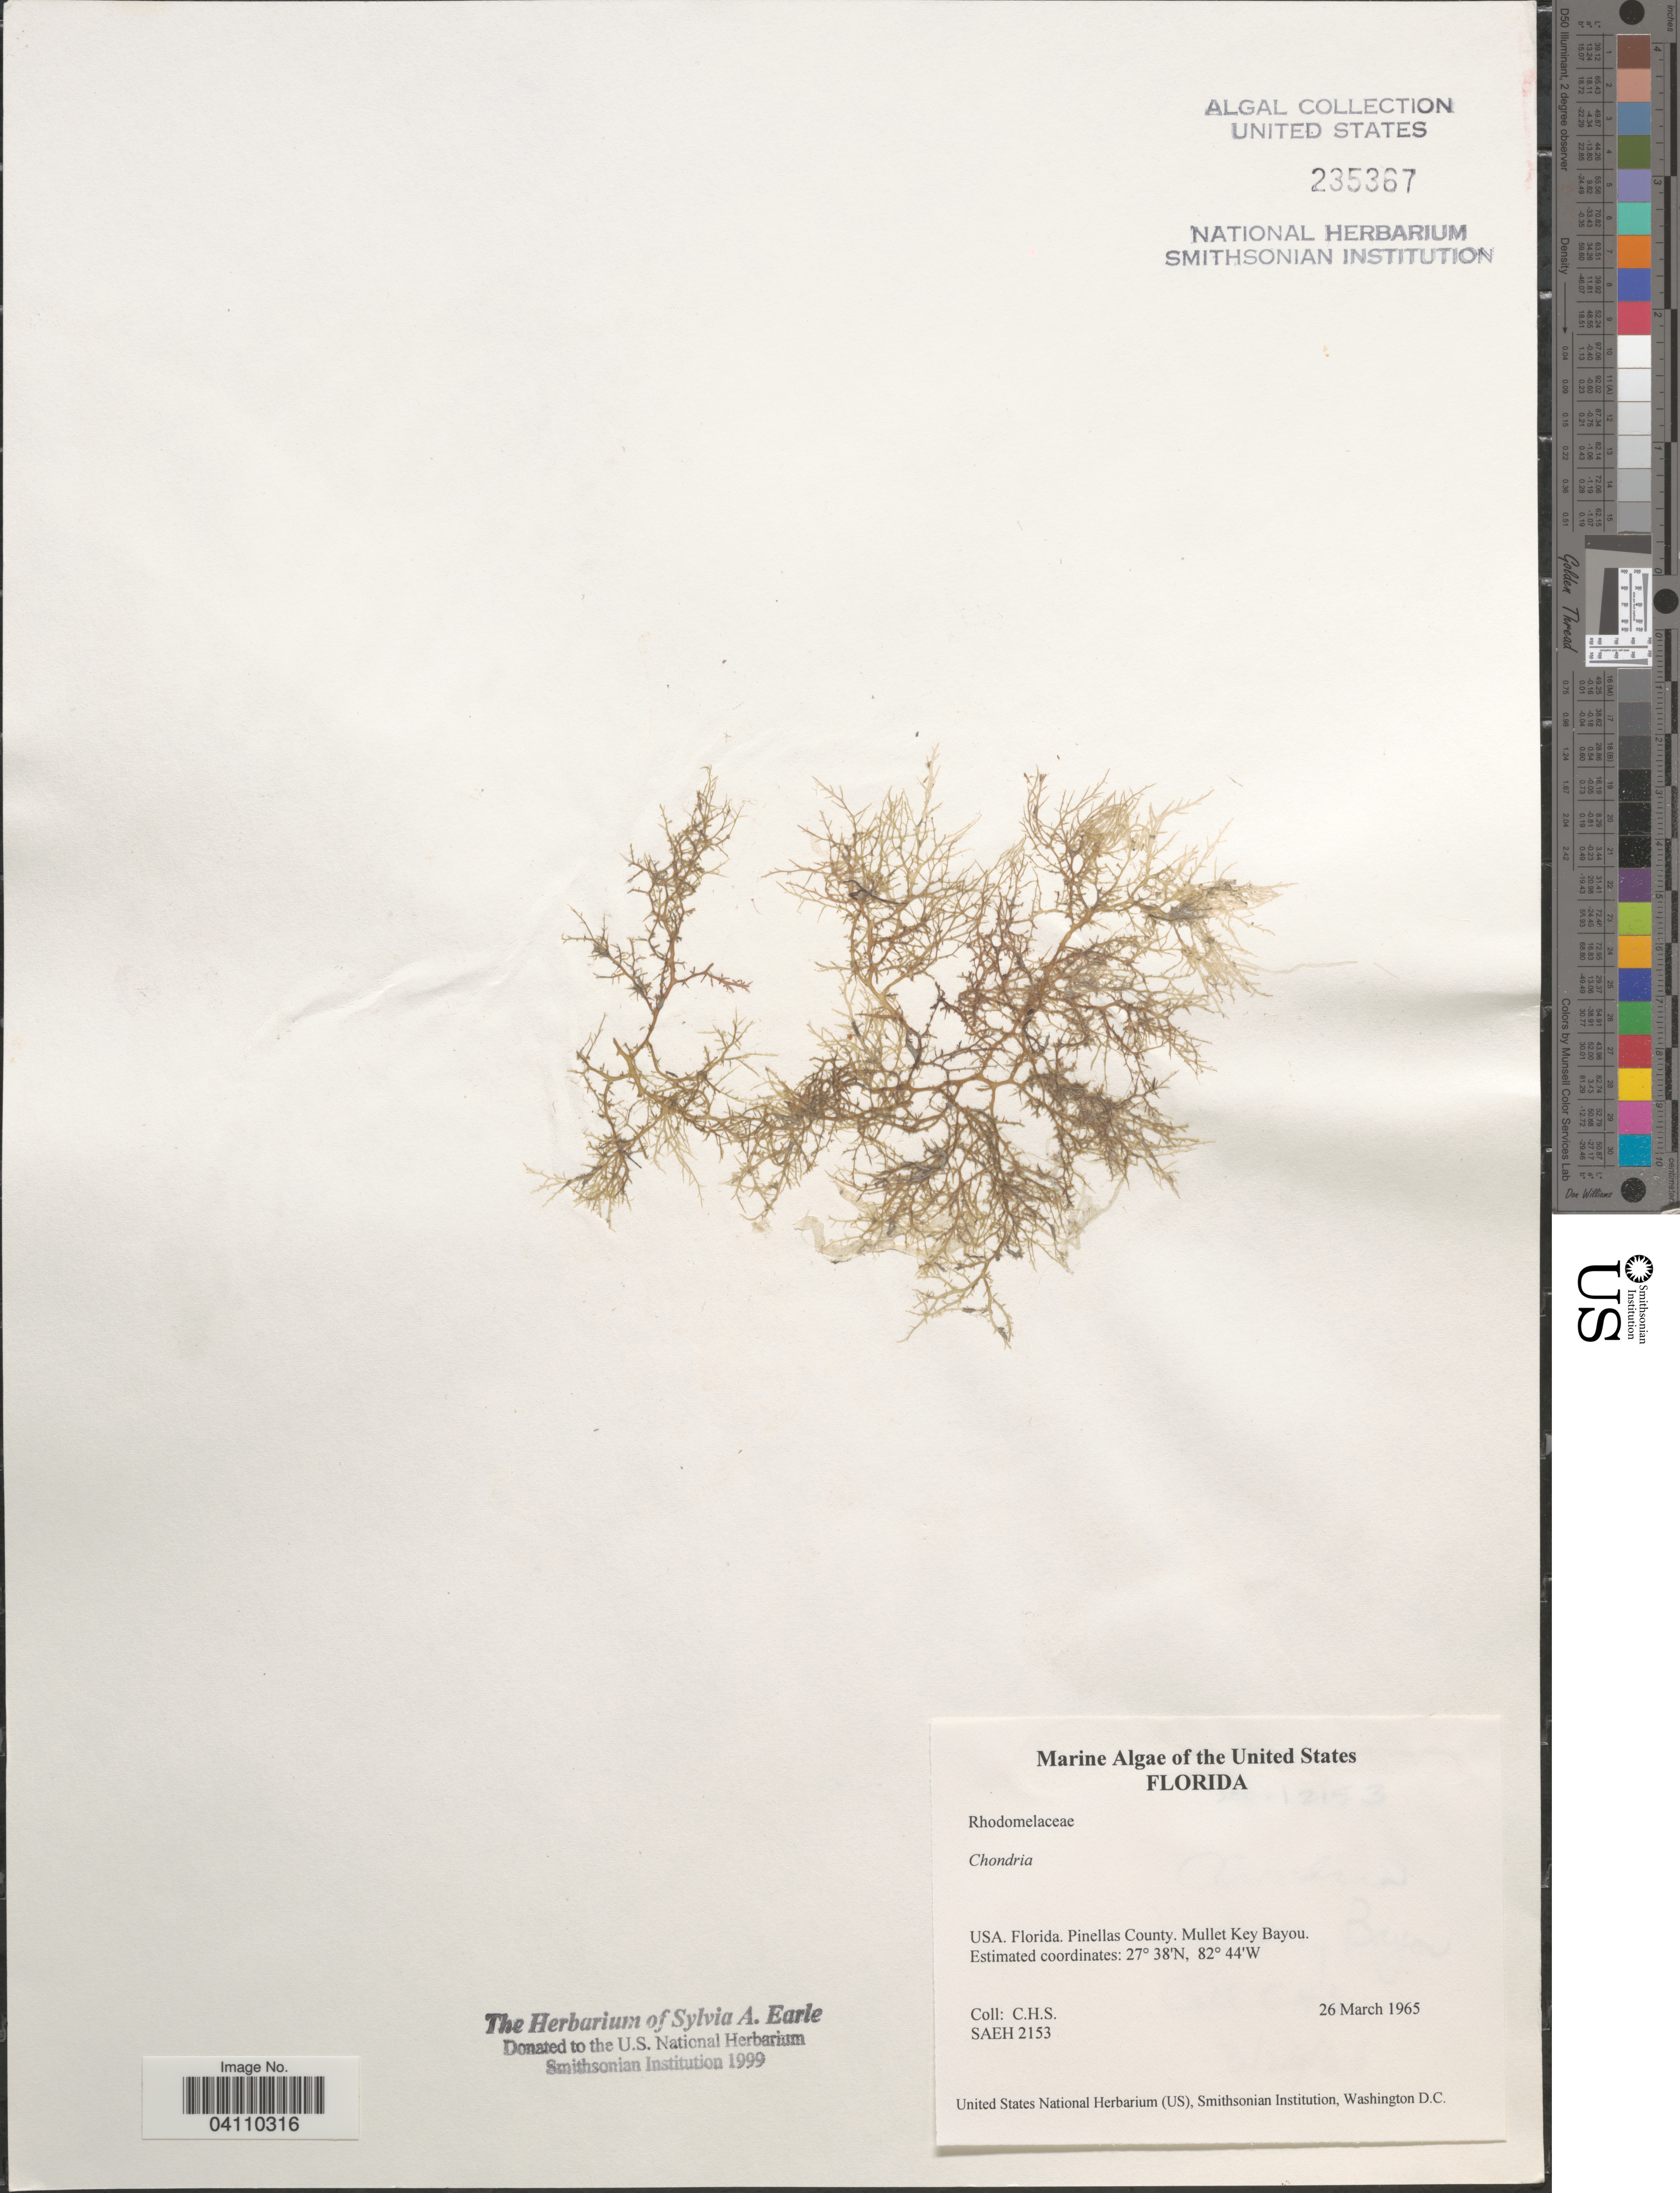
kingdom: Plantae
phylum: Rhodophyta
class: Florideophyceae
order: Ceramiales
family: Rhodomelaceae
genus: Chondria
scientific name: Chondria sp.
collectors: C. H. S.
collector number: SAEH2153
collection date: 1965-03-26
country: United States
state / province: Florida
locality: Pinellas County. Mullet Key Bayou.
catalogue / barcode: US 235367